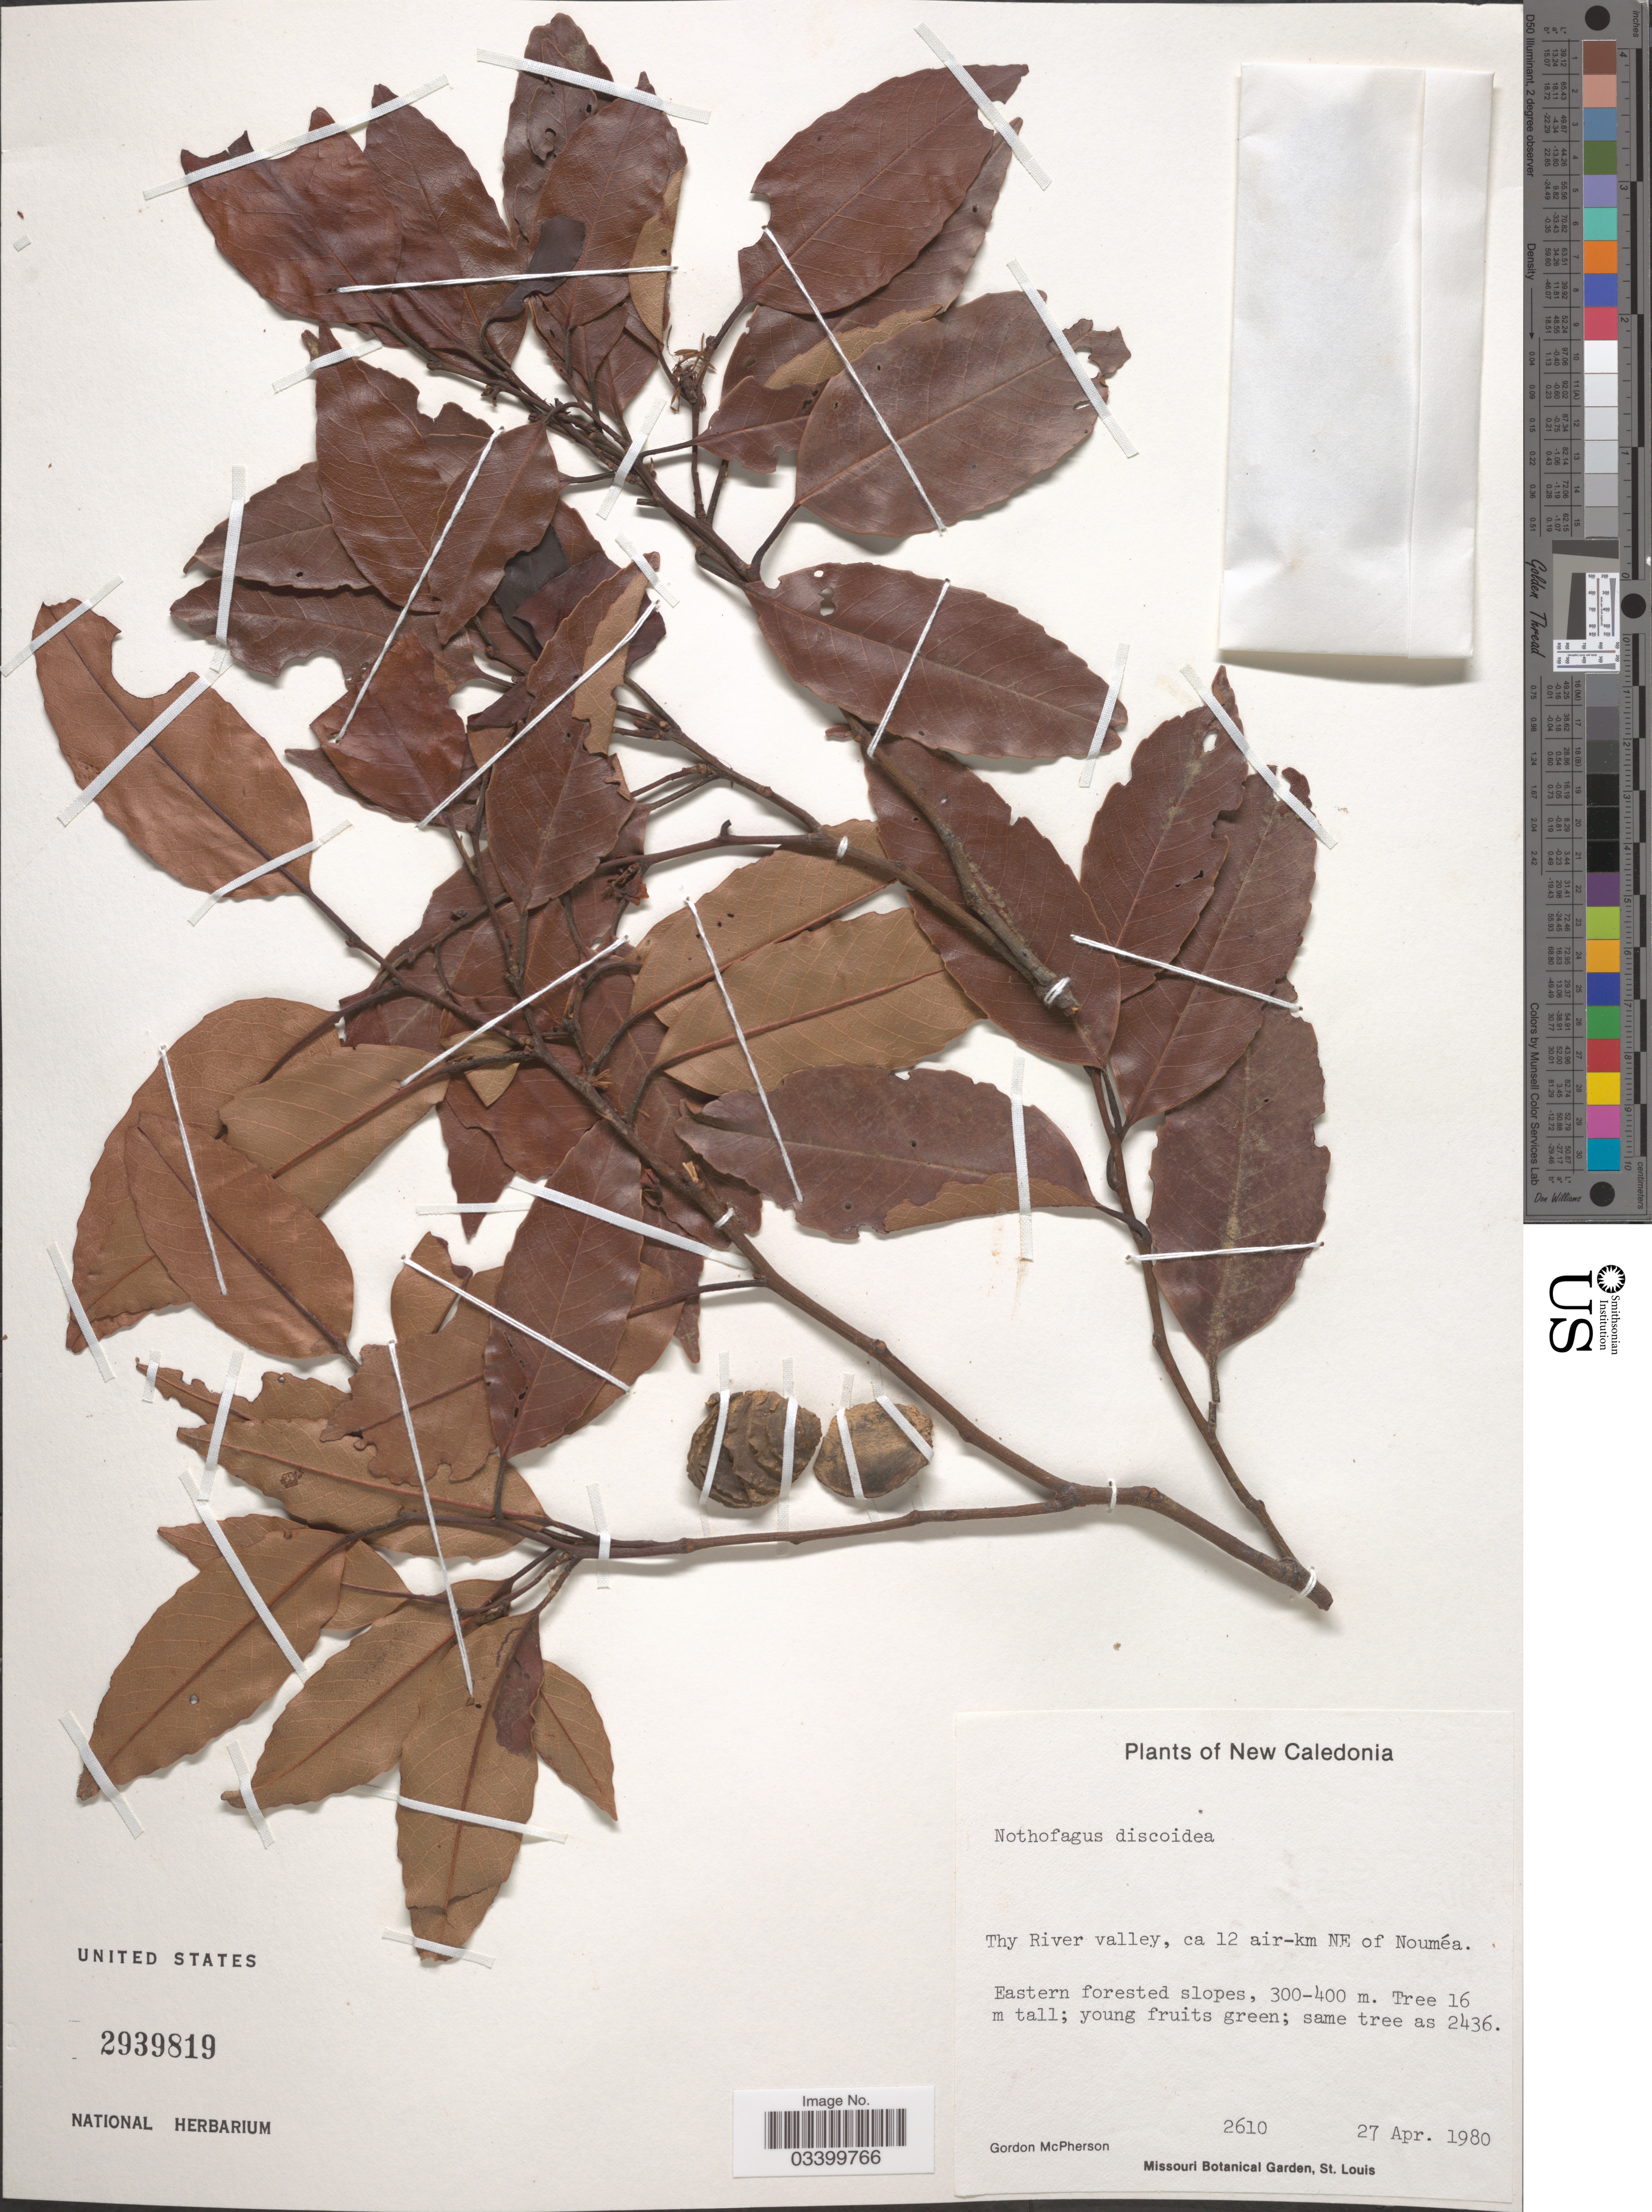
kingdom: Plantae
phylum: Tracheophyta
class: Magnoliopsida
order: Fagales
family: Nothofagaceae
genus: Nothofagus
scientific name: Nothofagus discoidea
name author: (Baum.-Bod.) Steenis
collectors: G. D. McPherson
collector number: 2610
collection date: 1980-04-27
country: New Caledonia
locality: Thy River valley, ca 12 air-km NE of Nouméa. Eastern forested slopes.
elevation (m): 300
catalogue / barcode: US 2939819